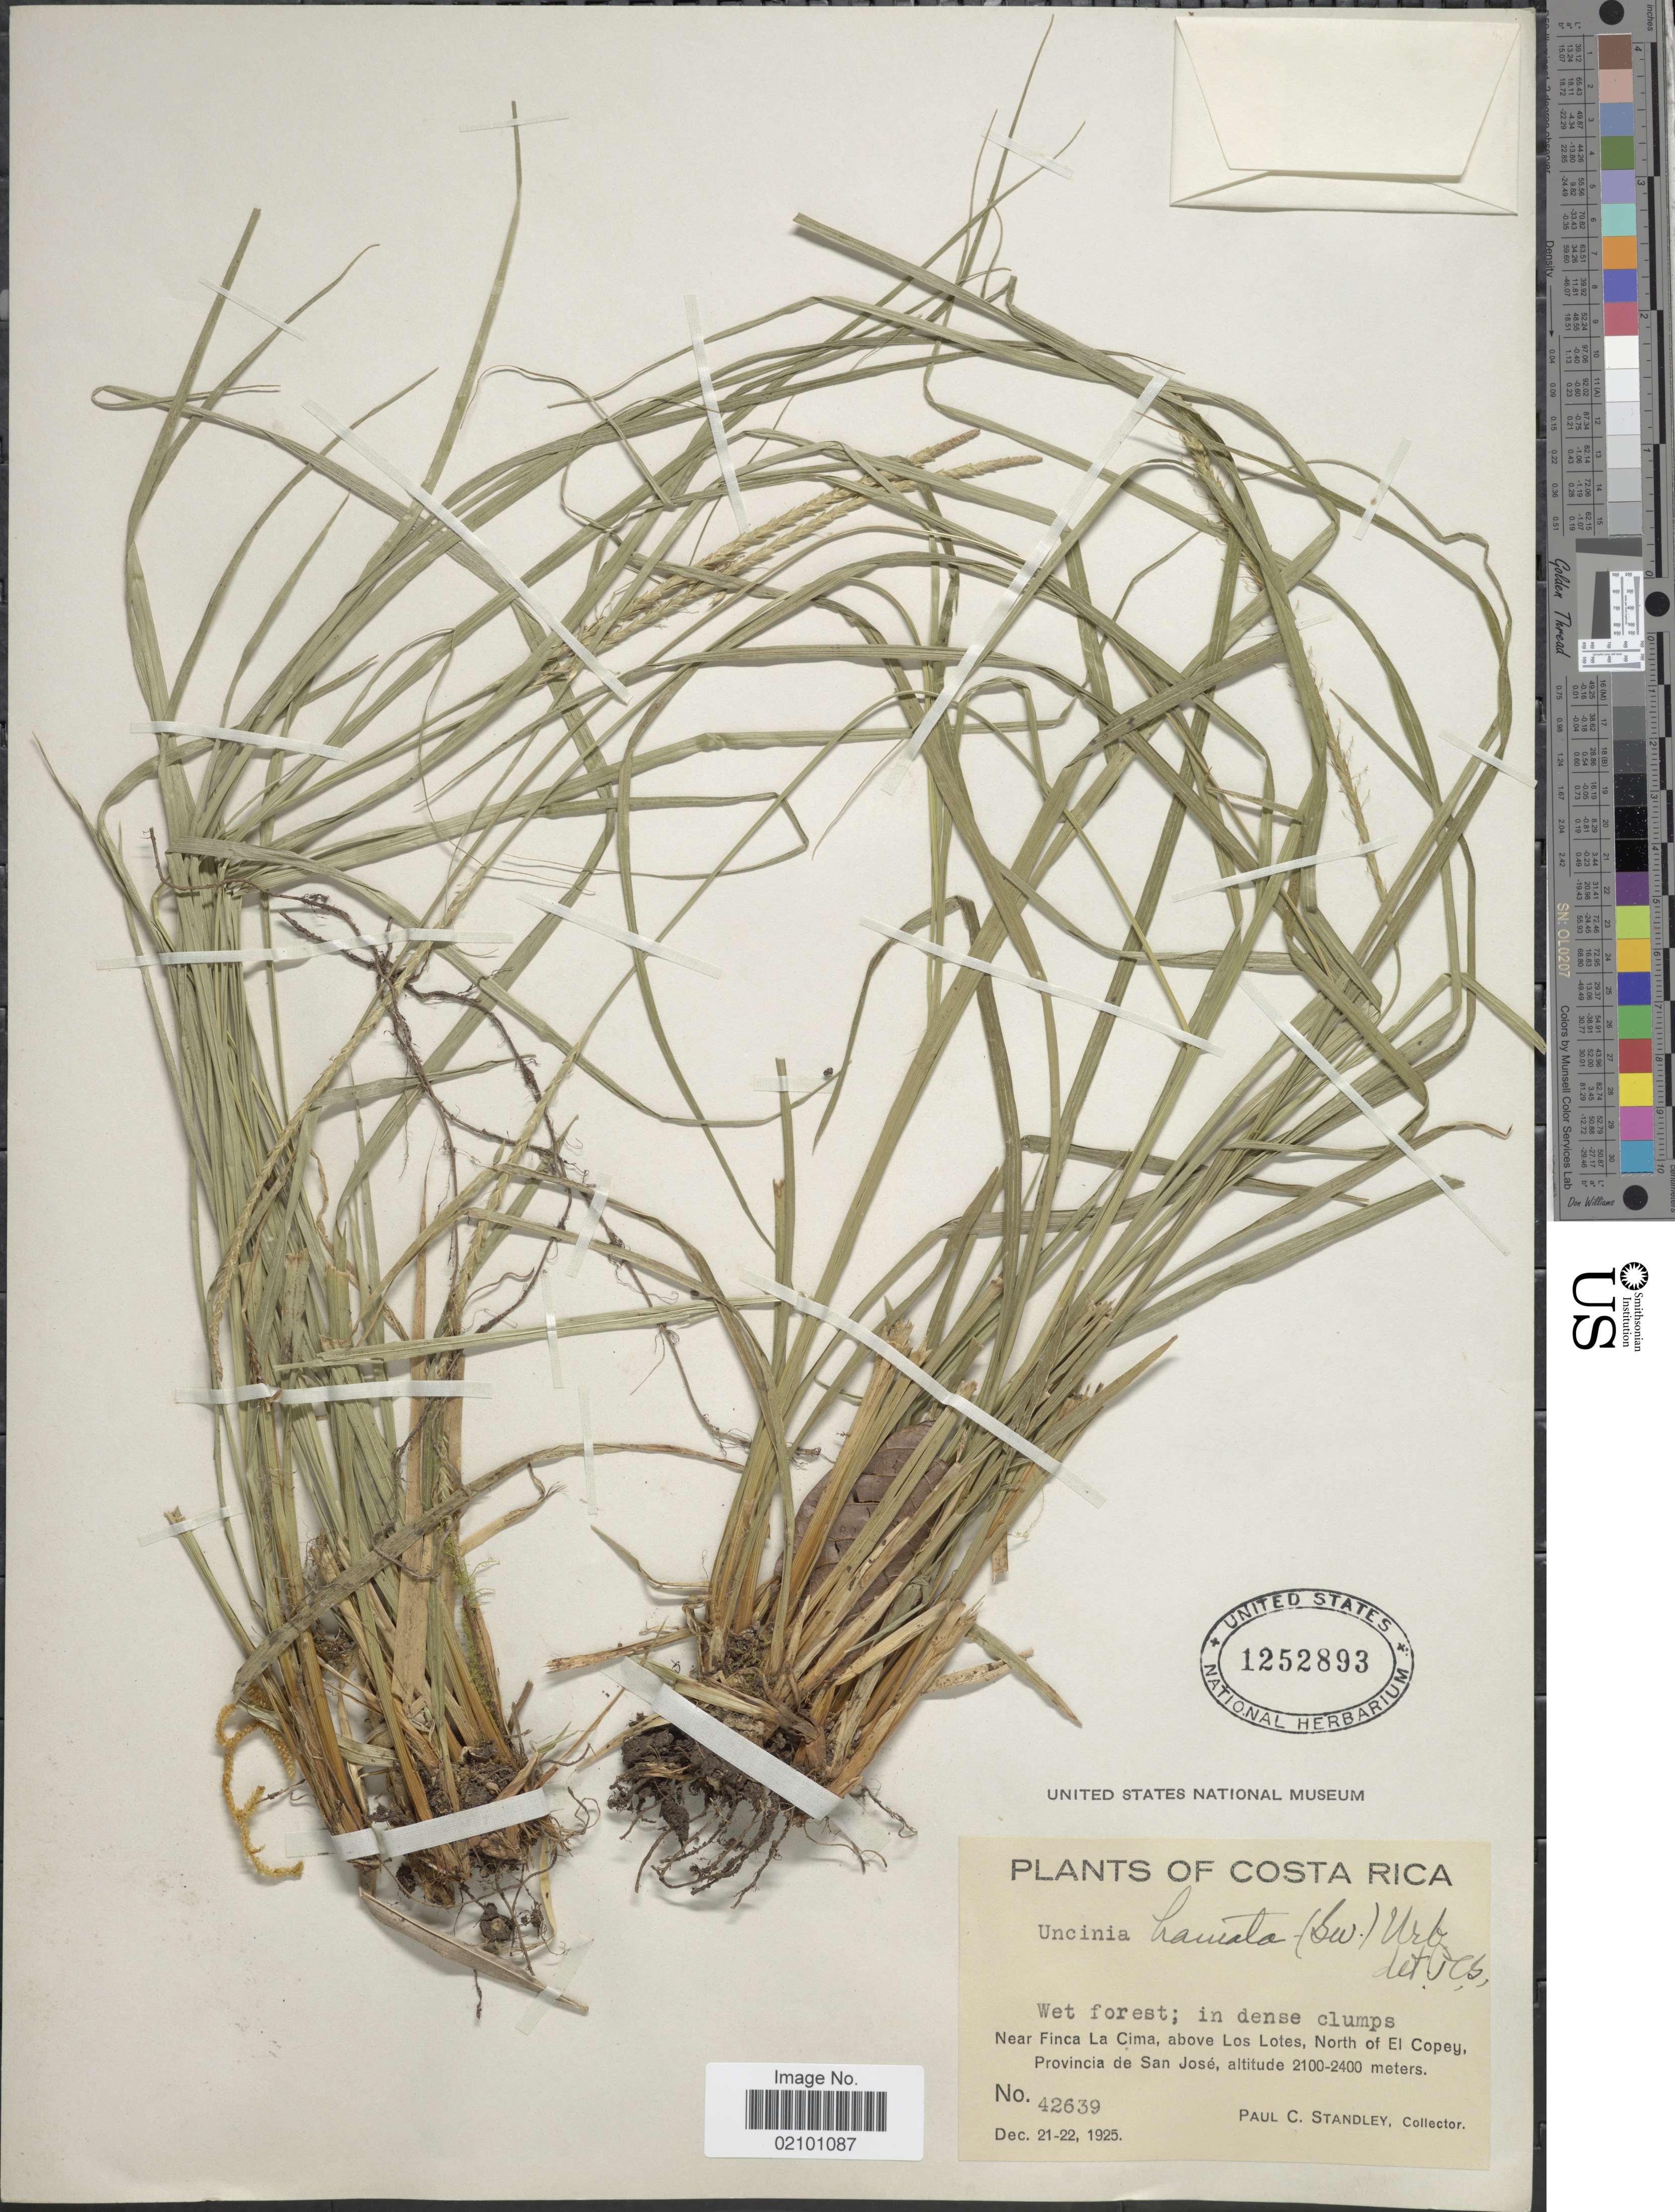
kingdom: Plantae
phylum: Tracheophyta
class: Liliopsida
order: Poales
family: Cyperaceae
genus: Carex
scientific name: Carex hamata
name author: Sw.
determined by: Strong, M. T., (US), Smithsonian Institution - National Museum of Natural History (UNITED STATES)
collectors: P. C. Standley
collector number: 42639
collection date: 1925-12-21/1925-12-22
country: Costa Rica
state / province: San José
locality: Near Finca La Cima, above Los Lotes, North of El Copey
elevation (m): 2100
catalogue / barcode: US 1252893